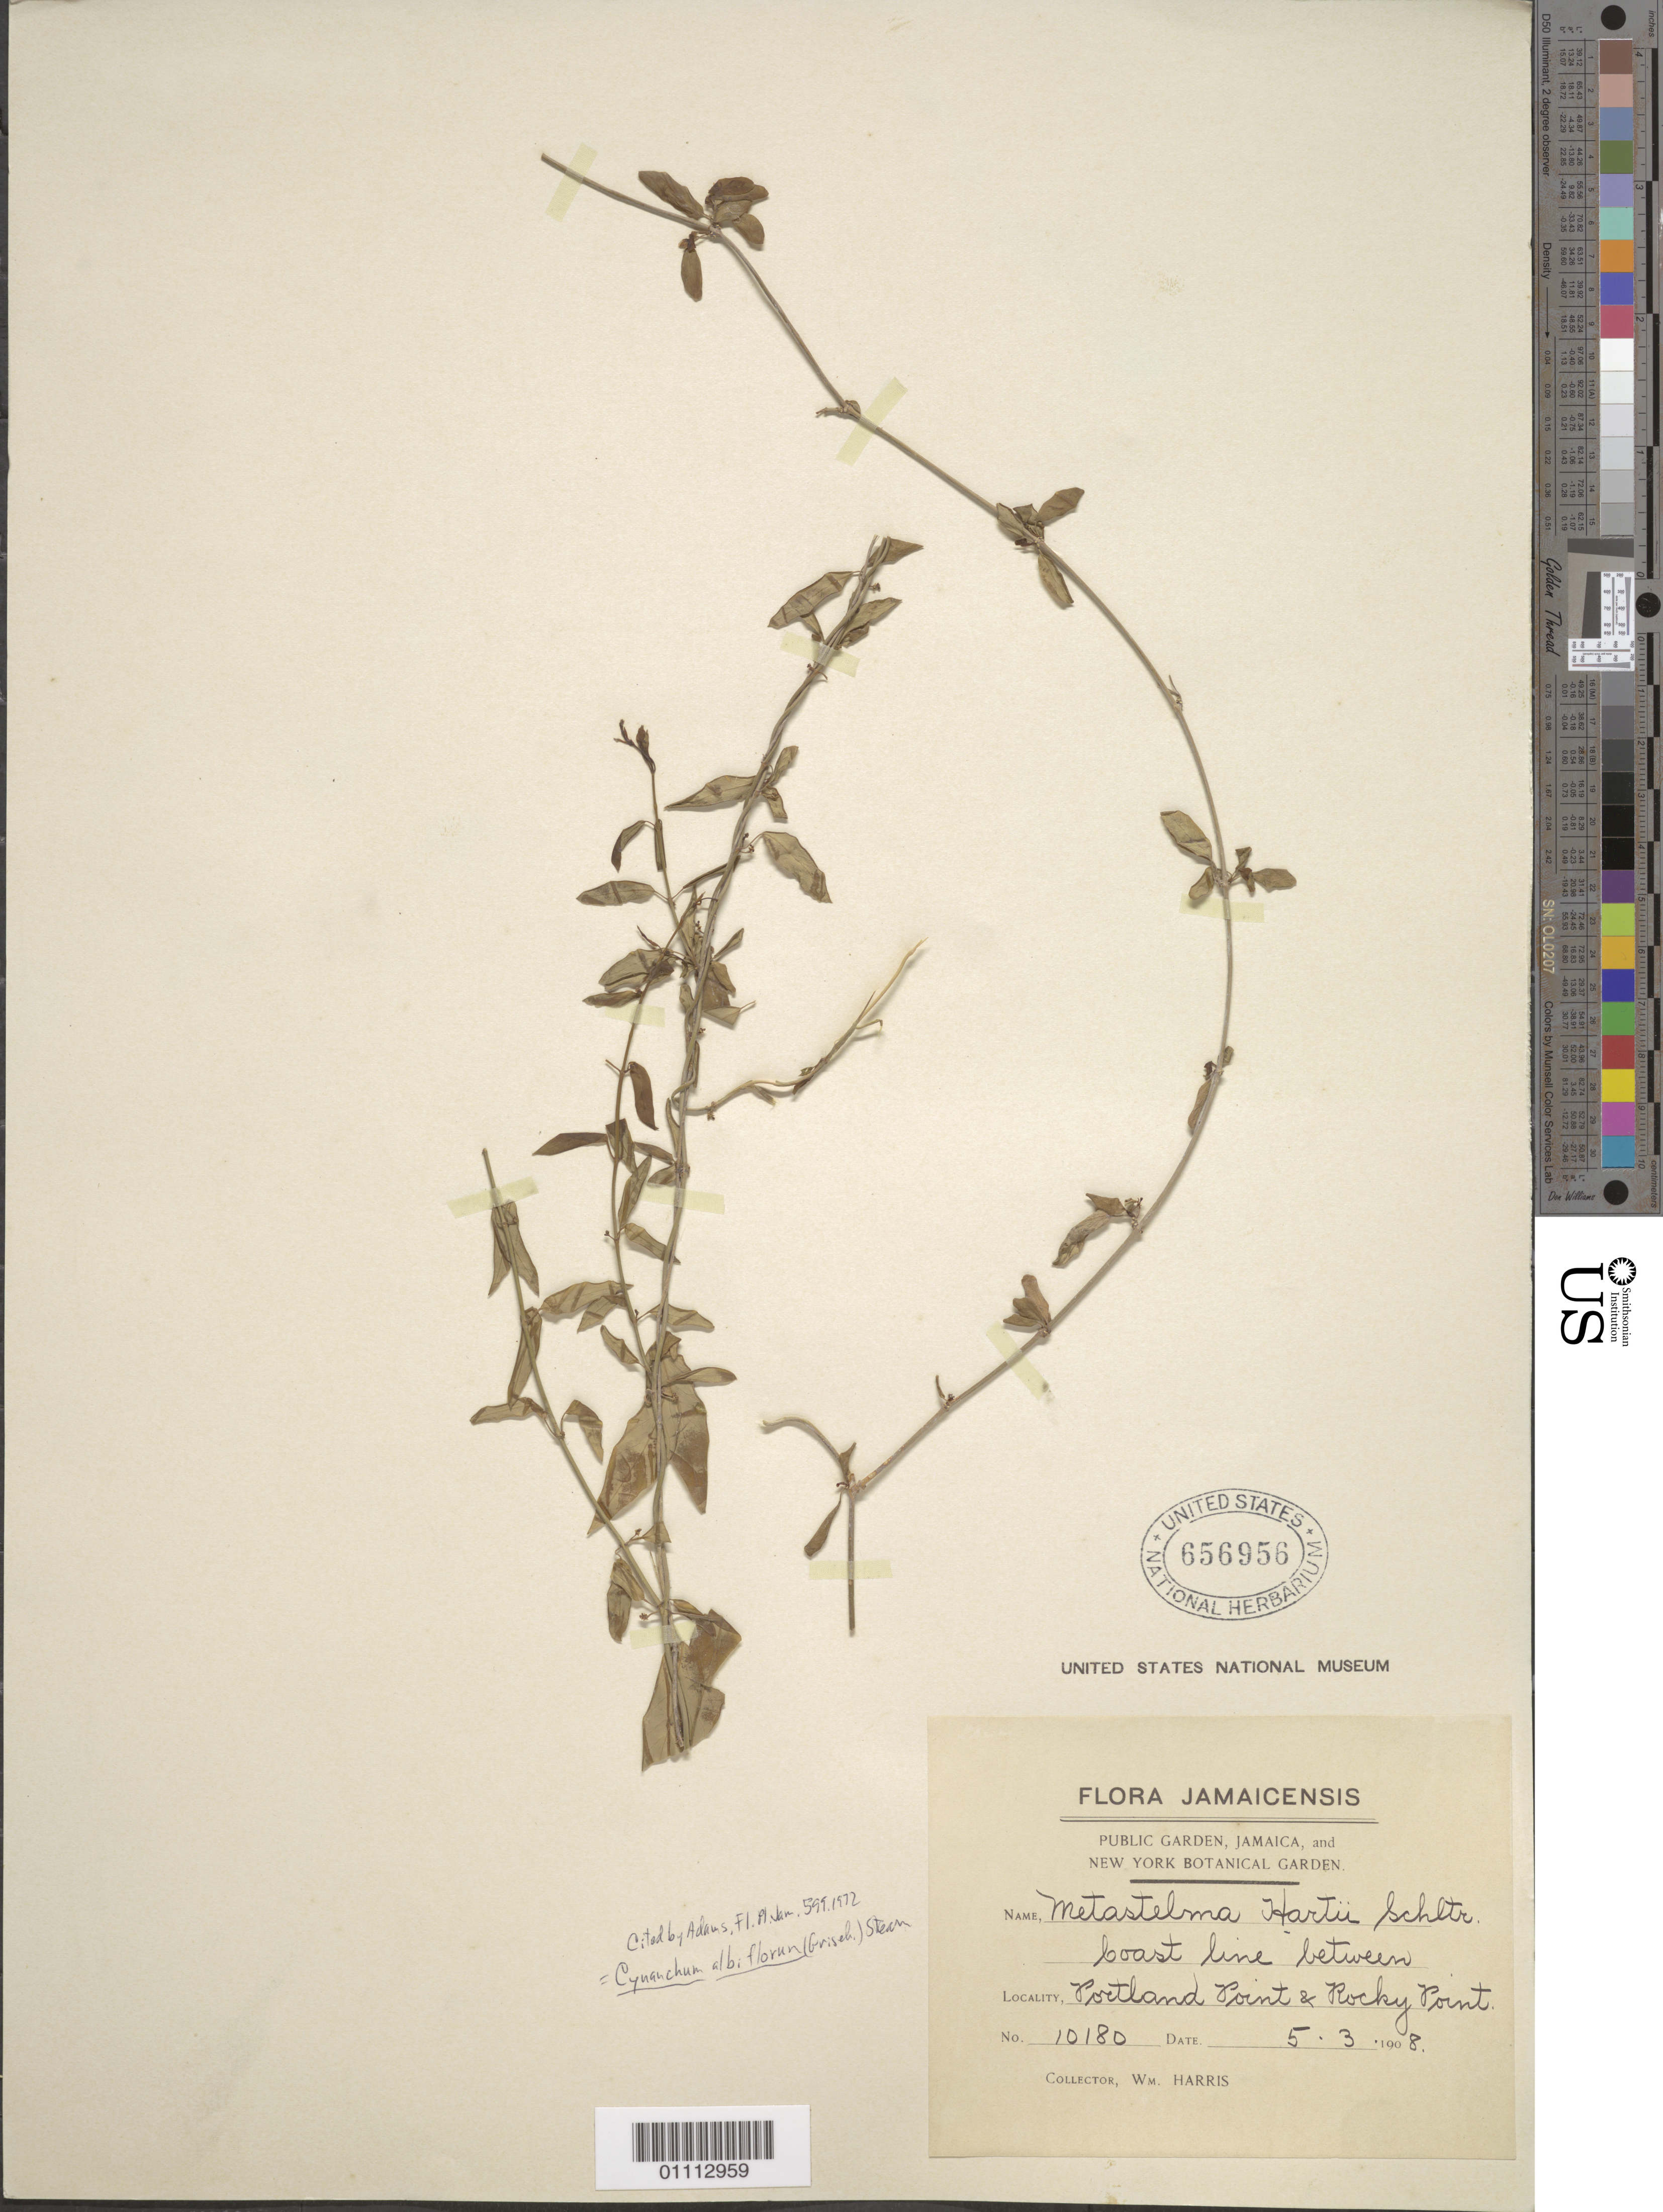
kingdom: Plantae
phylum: Tracheophyta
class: Magnoliopsida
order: Gentianales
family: Apocynaceae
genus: Cynanchum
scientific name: Cynanchum albiflorum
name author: (Griseb.) Stearn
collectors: W. Harris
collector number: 10180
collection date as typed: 05 Mar 1908 or 03 May 1908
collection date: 1908-03-05 or 1908-05-03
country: Jamaica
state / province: Clarendon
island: Jamaica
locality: Coast line between Portland Point & Rocky Point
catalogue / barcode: US 656956